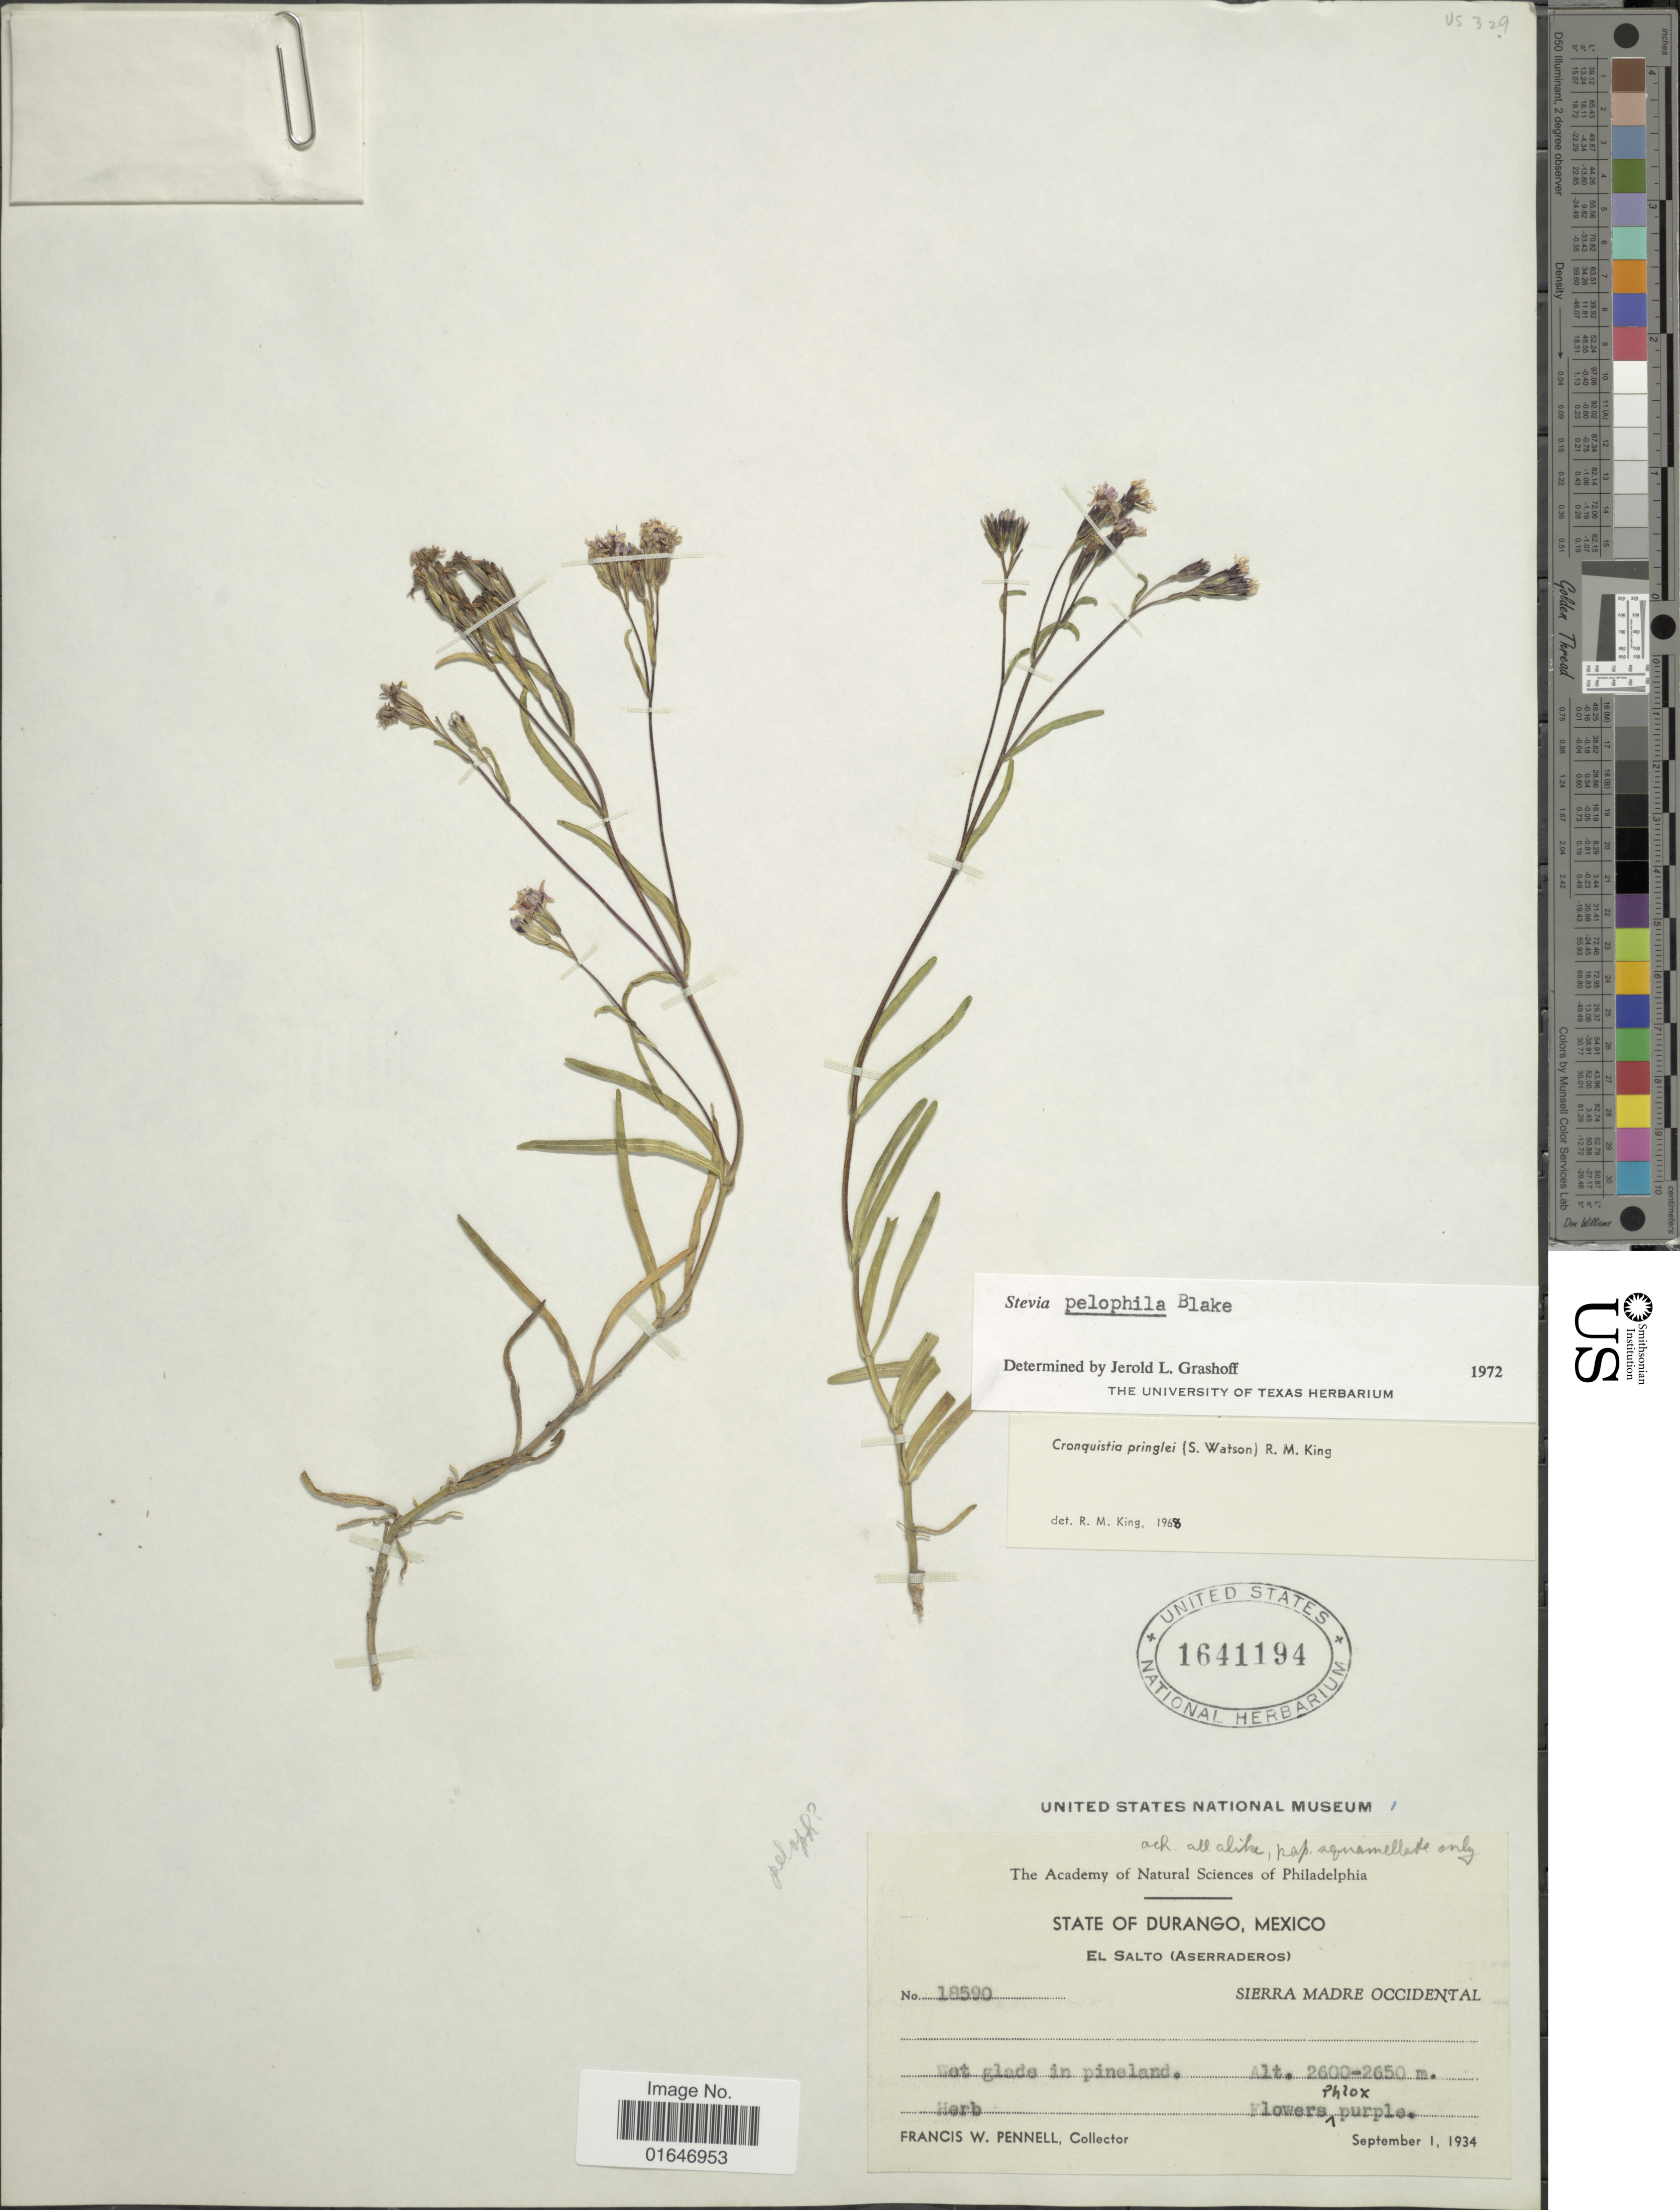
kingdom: Plantae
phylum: Tracheophyta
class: Magnoliopsida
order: Asterales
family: Asteraceae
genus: Stevia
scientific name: Stevia pelophila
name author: S.F. Blake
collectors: F. W. Pennell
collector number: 18590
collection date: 1934-09-01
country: Mexico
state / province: Durango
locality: El Salto (Aserraderos), Sierra Madre Occidental.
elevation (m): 2600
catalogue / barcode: US 1641194